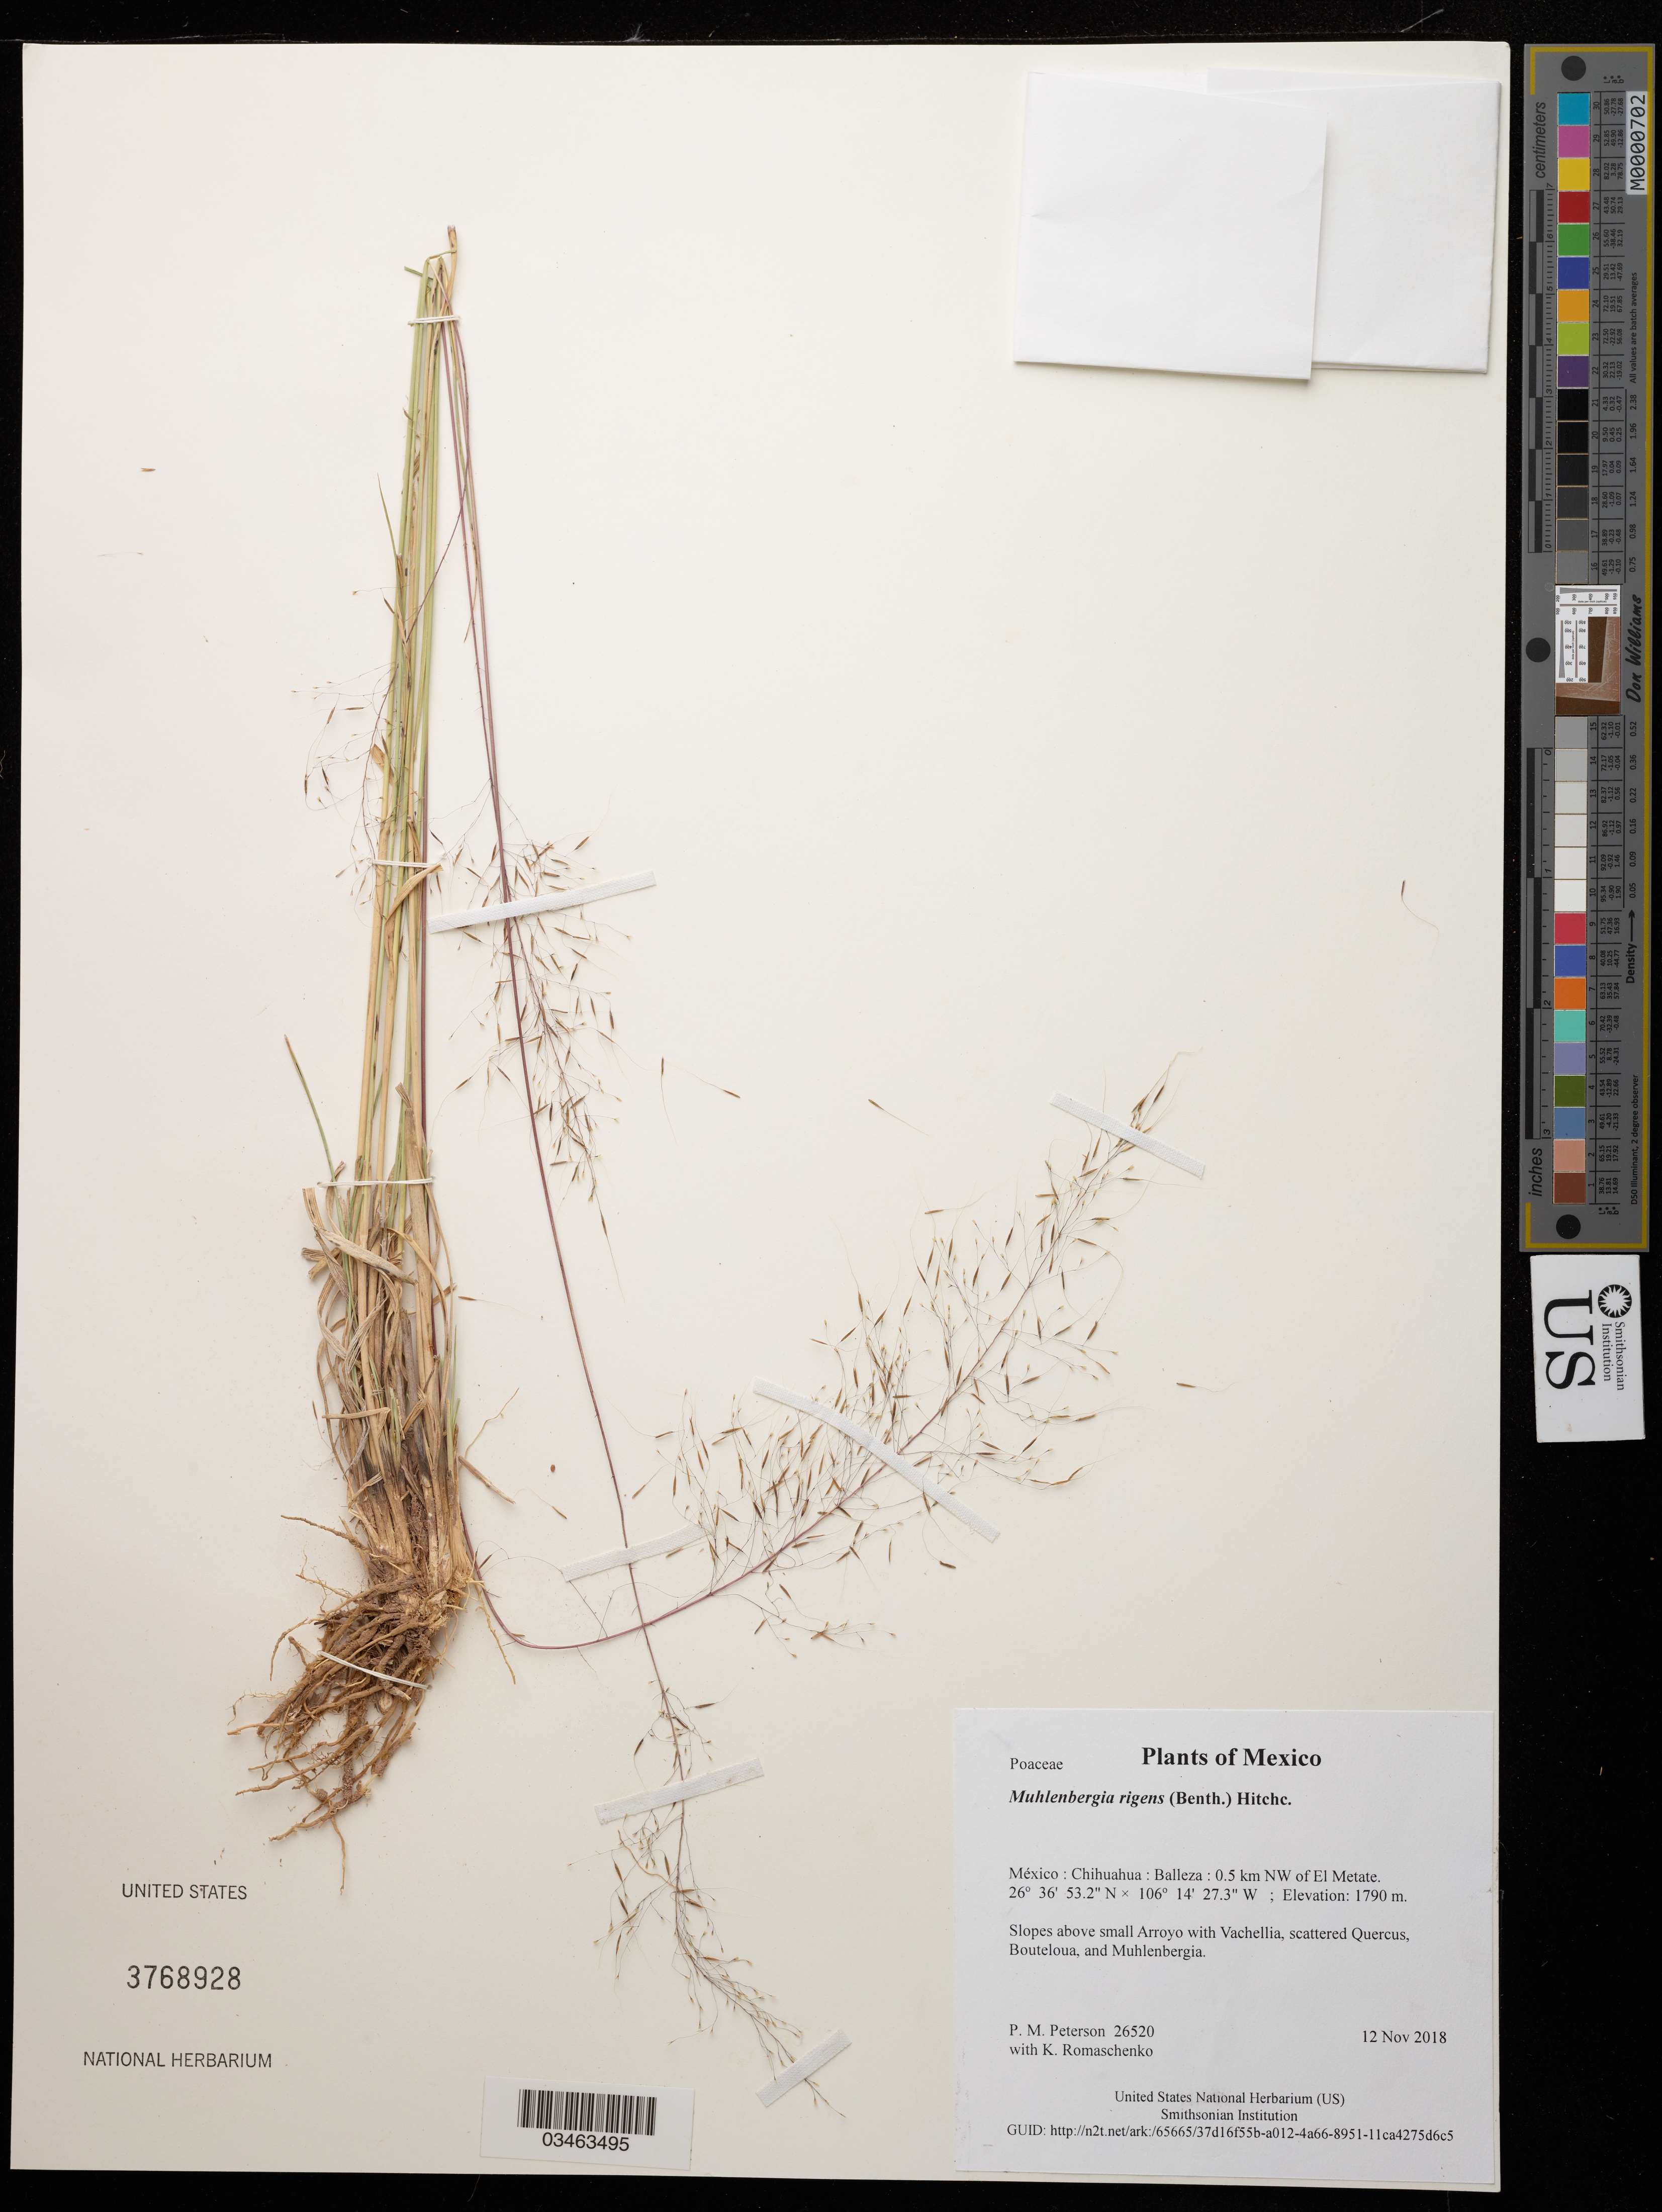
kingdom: Plantae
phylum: Tracheophyta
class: Liliopsida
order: Poales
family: Poaceae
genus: Muhlenbergia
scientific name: Muhlenbergia rigens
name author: (Benth.) Hitchc.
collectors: P. M. Peterson & K. Romaschenko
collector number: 26520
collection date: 2018-11-12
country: México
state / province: Chihuahua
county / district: Balleza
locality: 0.5 km NW of El Metate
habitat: Slopes above small Arroyo with Vachellia, scattered Quercus, Bouteloua, and Muhlenbergia.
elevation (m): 1790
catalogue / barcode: US 3768928